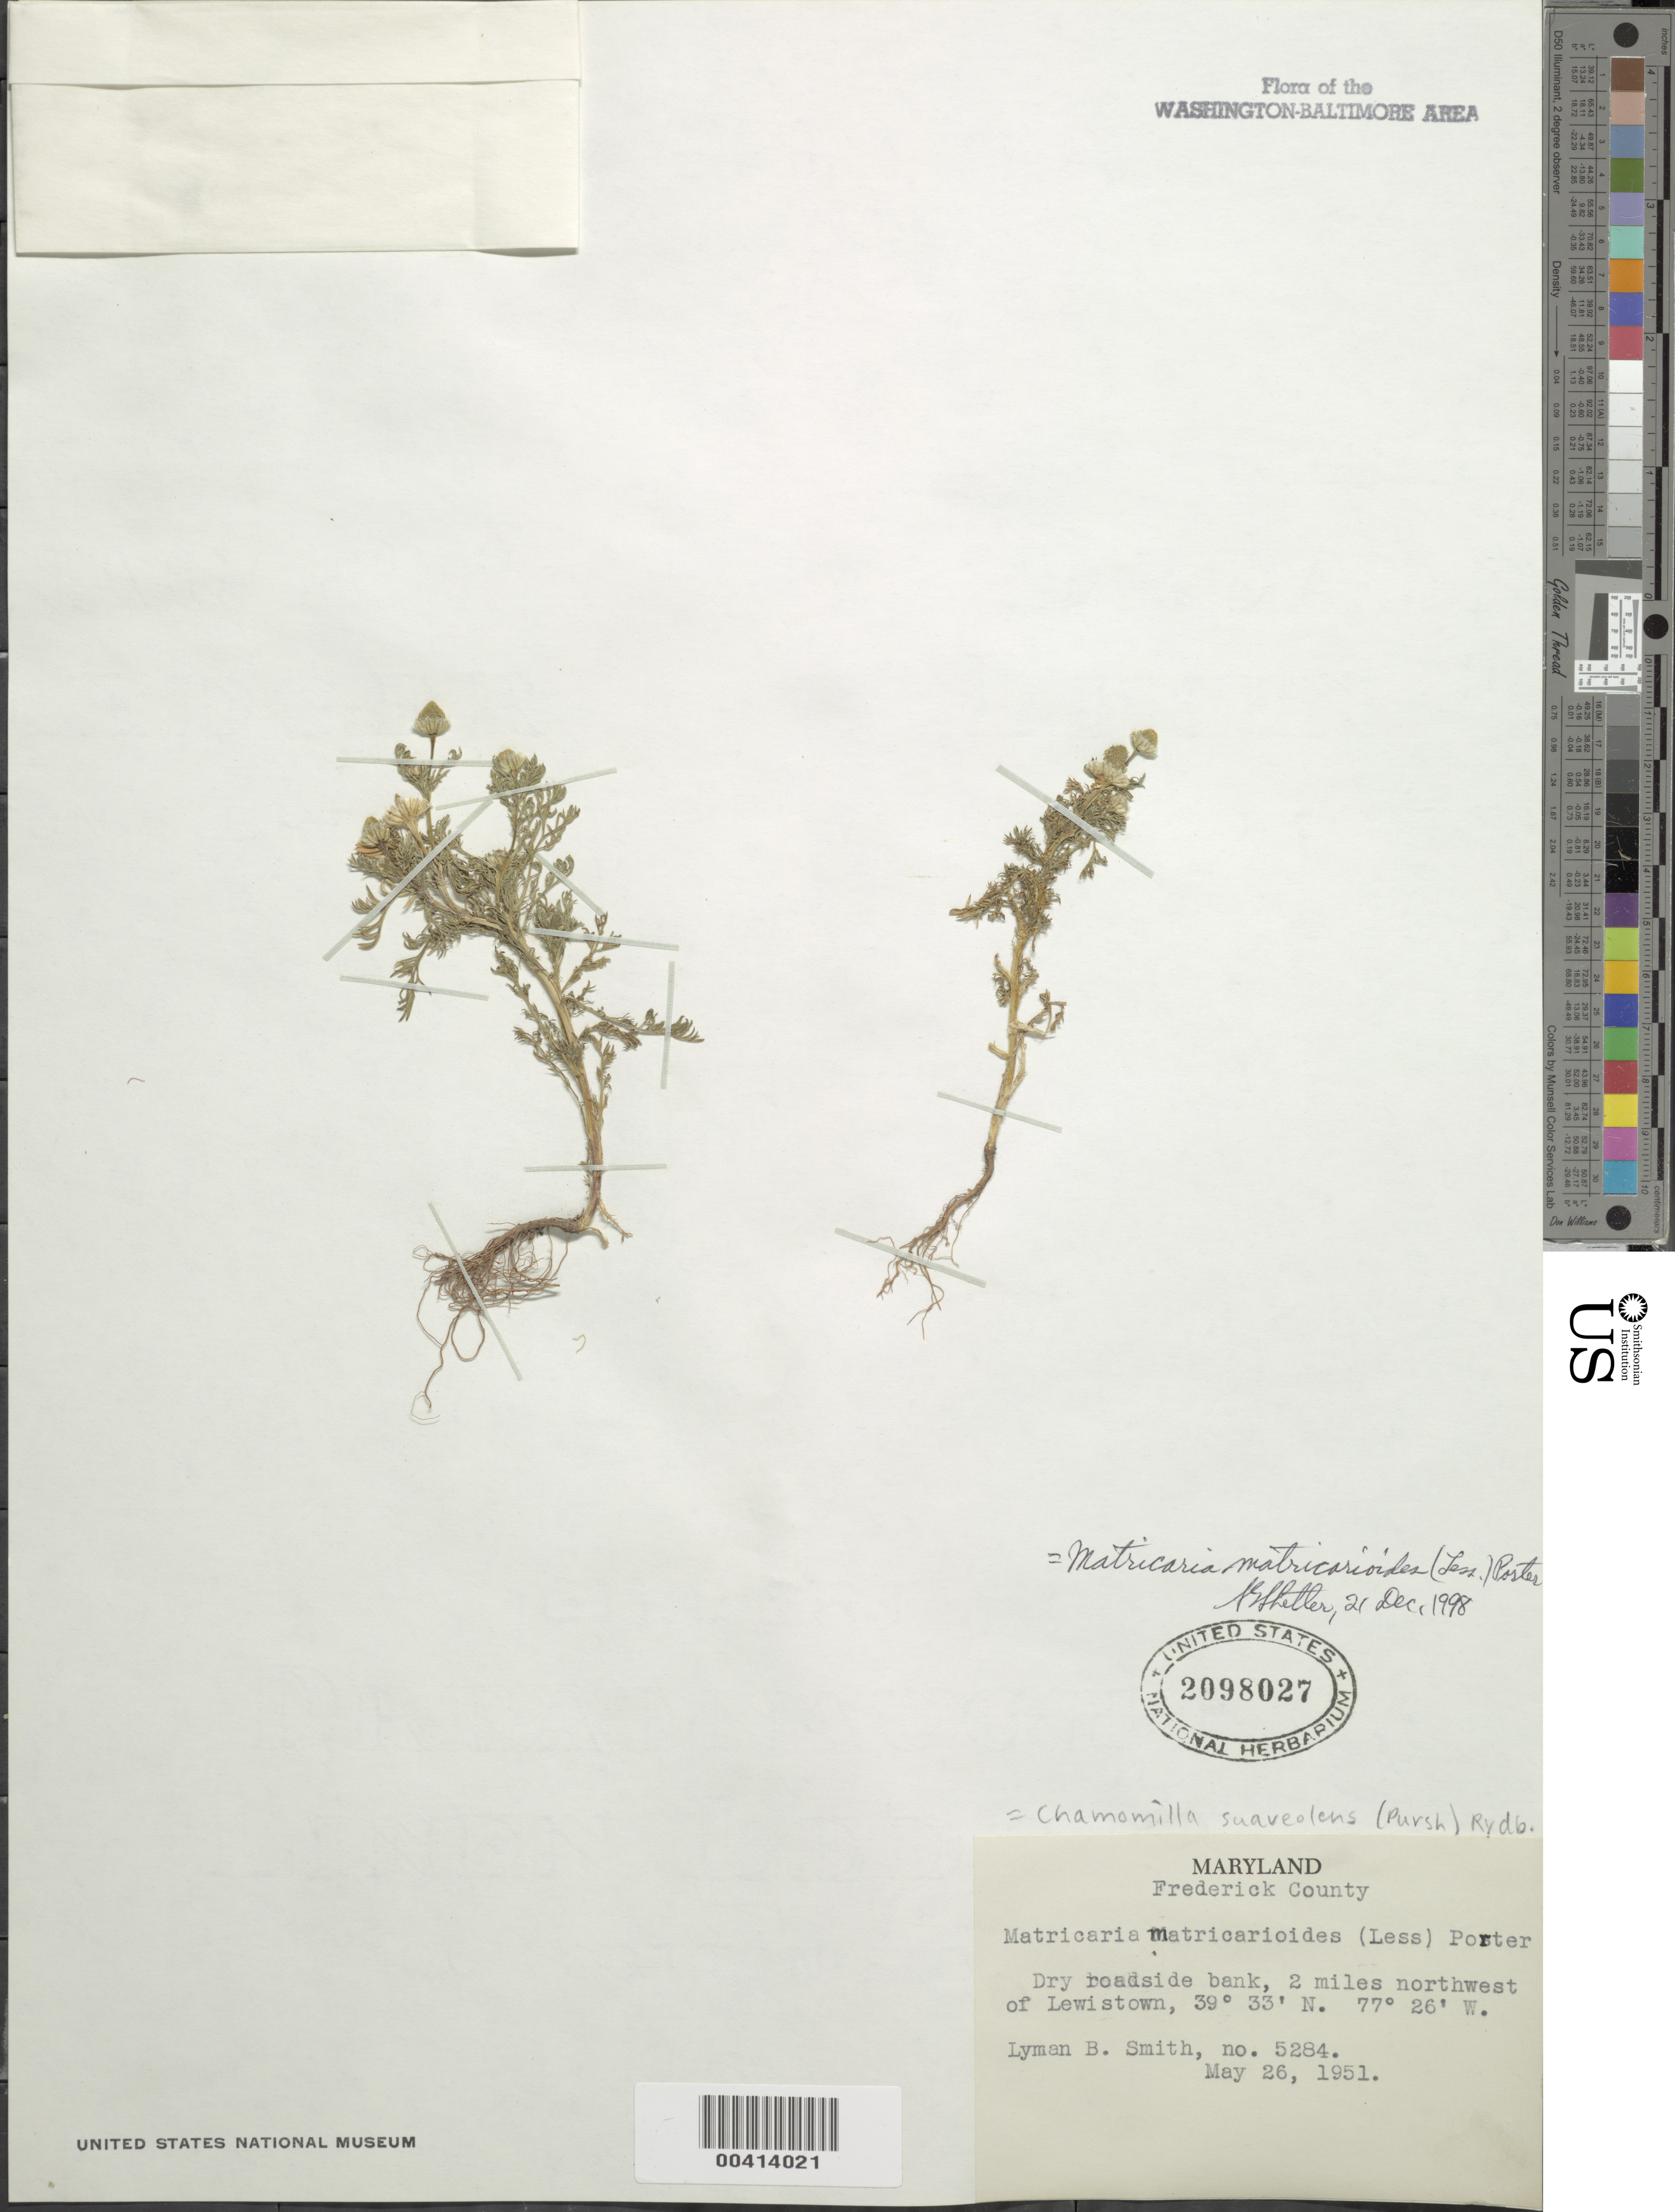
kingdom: Plantae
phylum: Tracheophyta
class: Magnoliopsida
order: Asterales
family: Asteraceae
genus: Matricaria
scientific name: Matricaria discoidea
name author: DC.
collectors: L. Smith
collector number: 5284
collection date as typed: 26 May 1951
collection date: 1951-05-26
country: United States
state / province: Maryland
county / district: Frederick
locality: NW of Lewistown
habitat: Dry roadside bank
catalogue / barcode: US 2098027